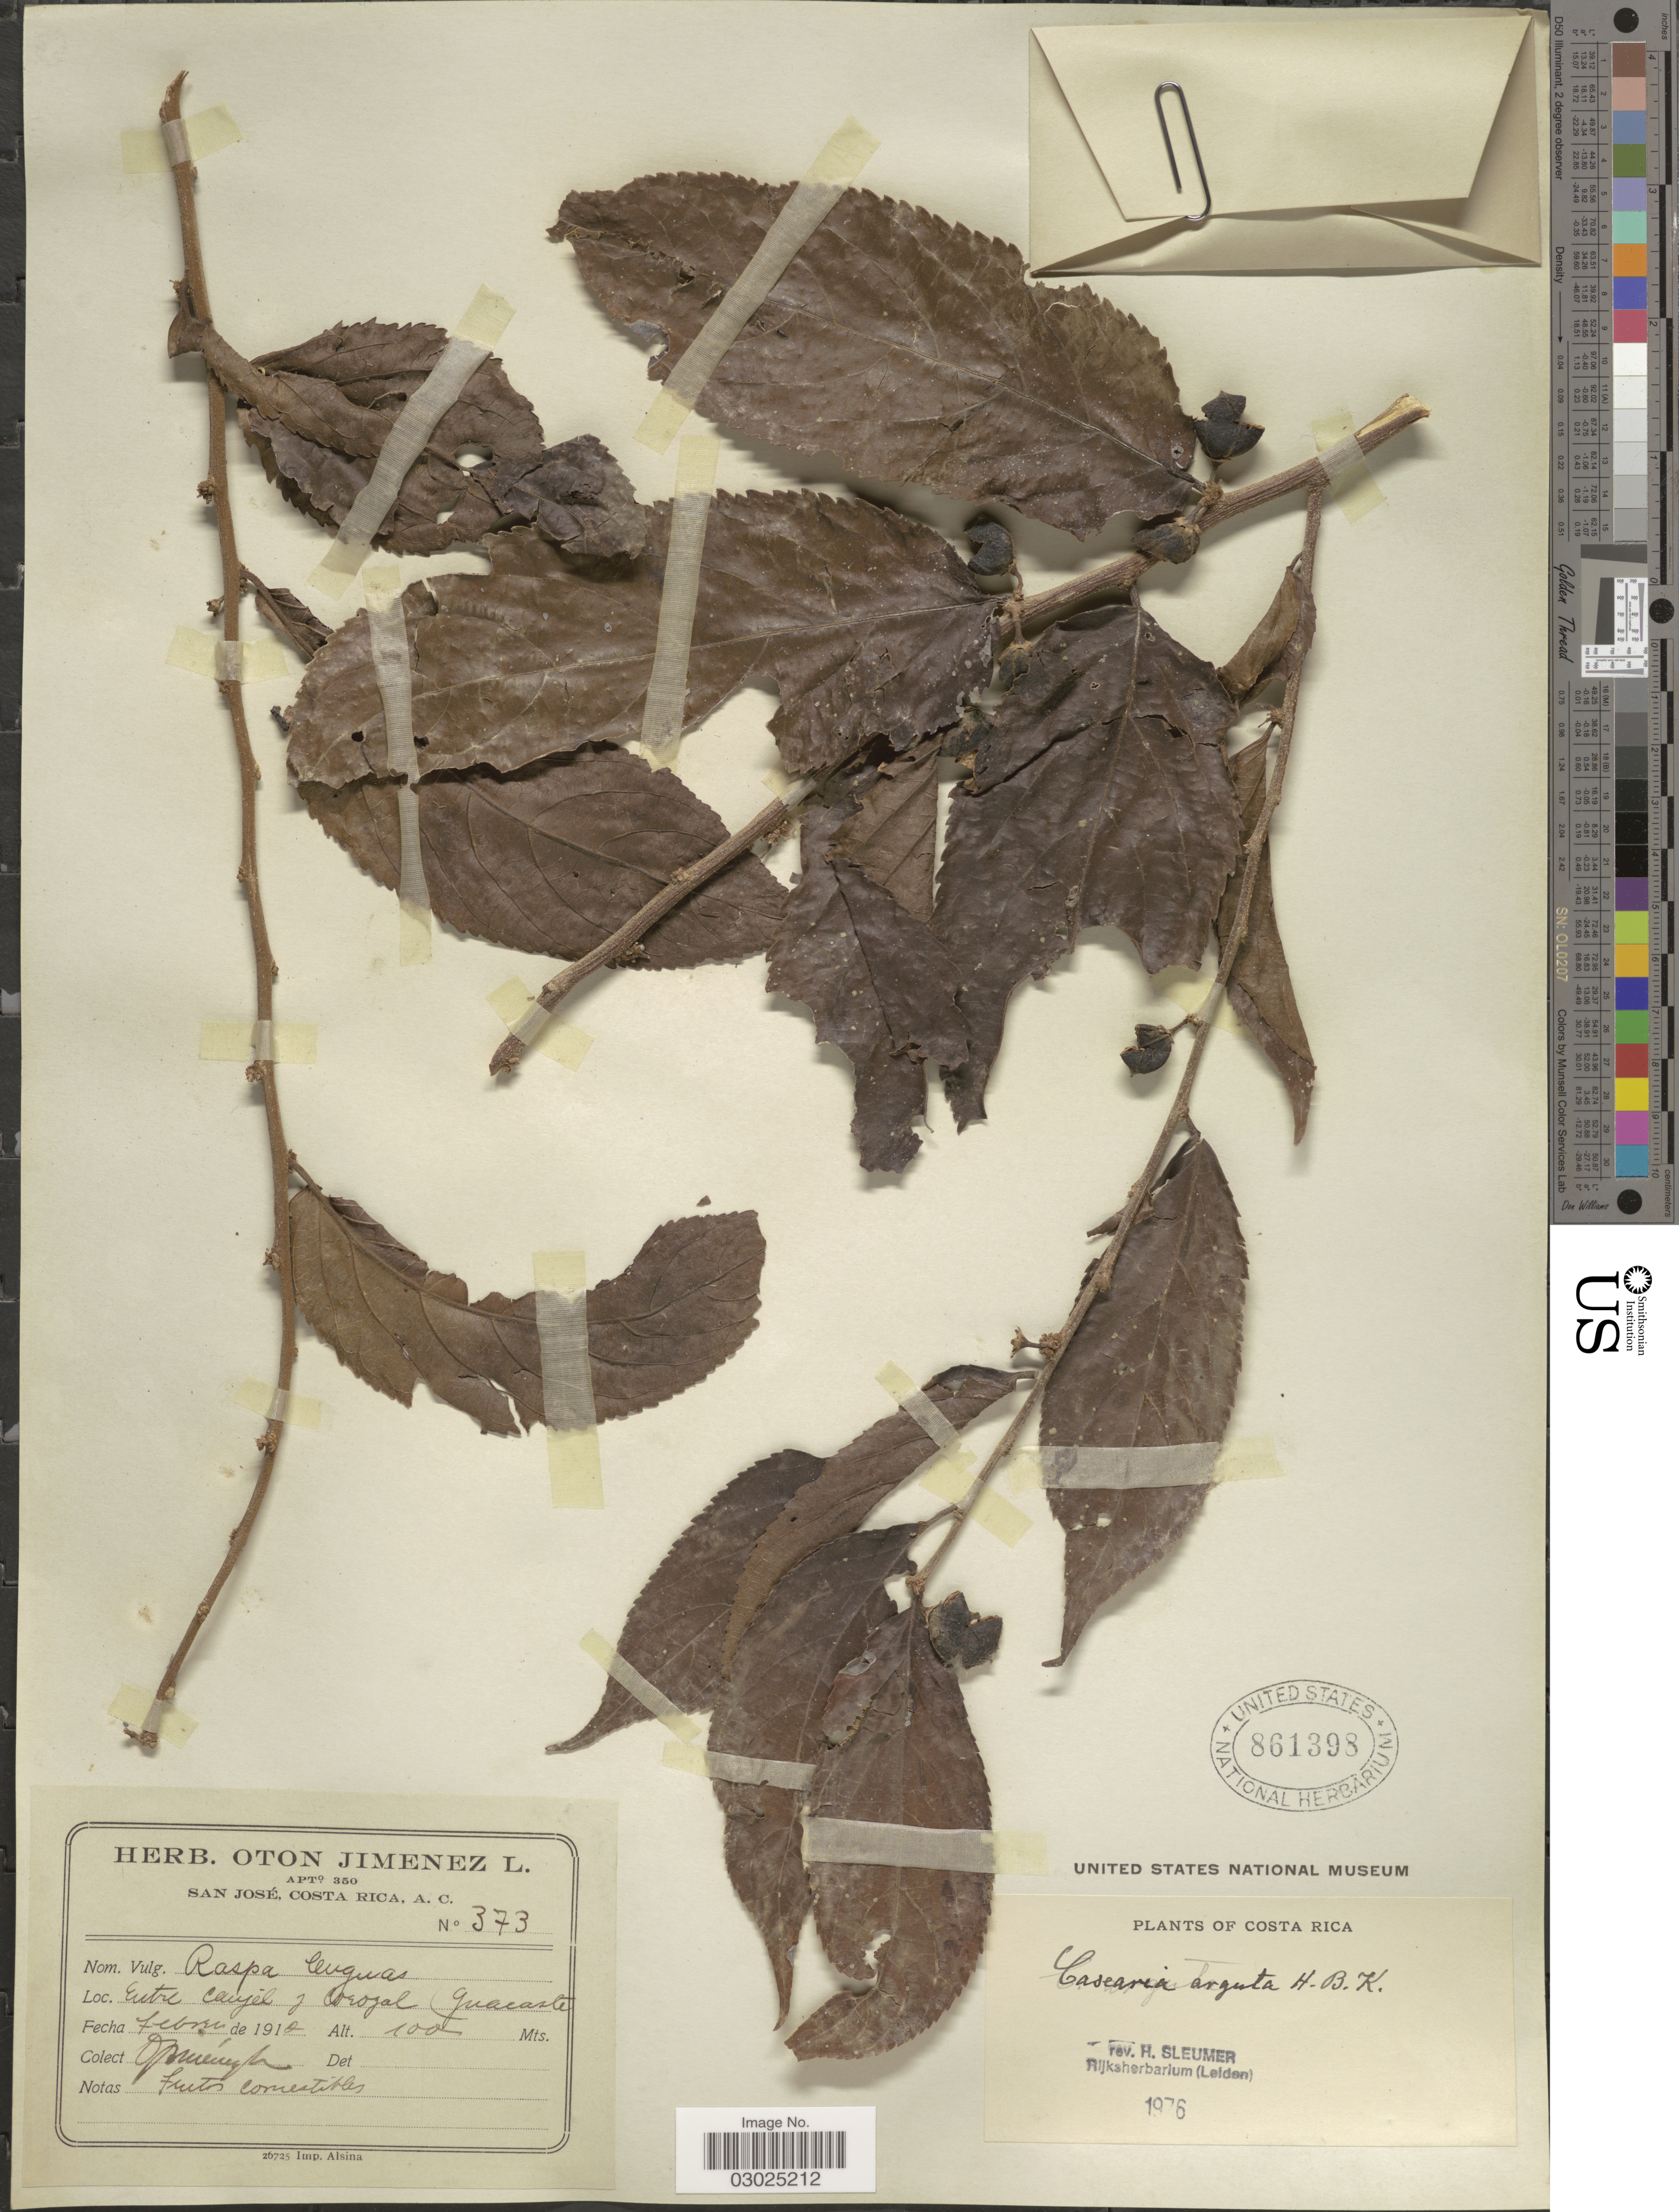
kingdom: Plantae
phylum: Tracheophyta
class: Magnoliopsida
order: Malpighiales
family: Salicaceae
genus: Casearia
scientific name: Casearia arguta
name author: Kunth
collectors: O. Jiménez L.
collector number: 373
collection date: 1912-02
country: Costa Rica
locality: Entre Canjel y Corojal (Guacaste).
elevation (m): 100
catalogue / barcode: US 861398